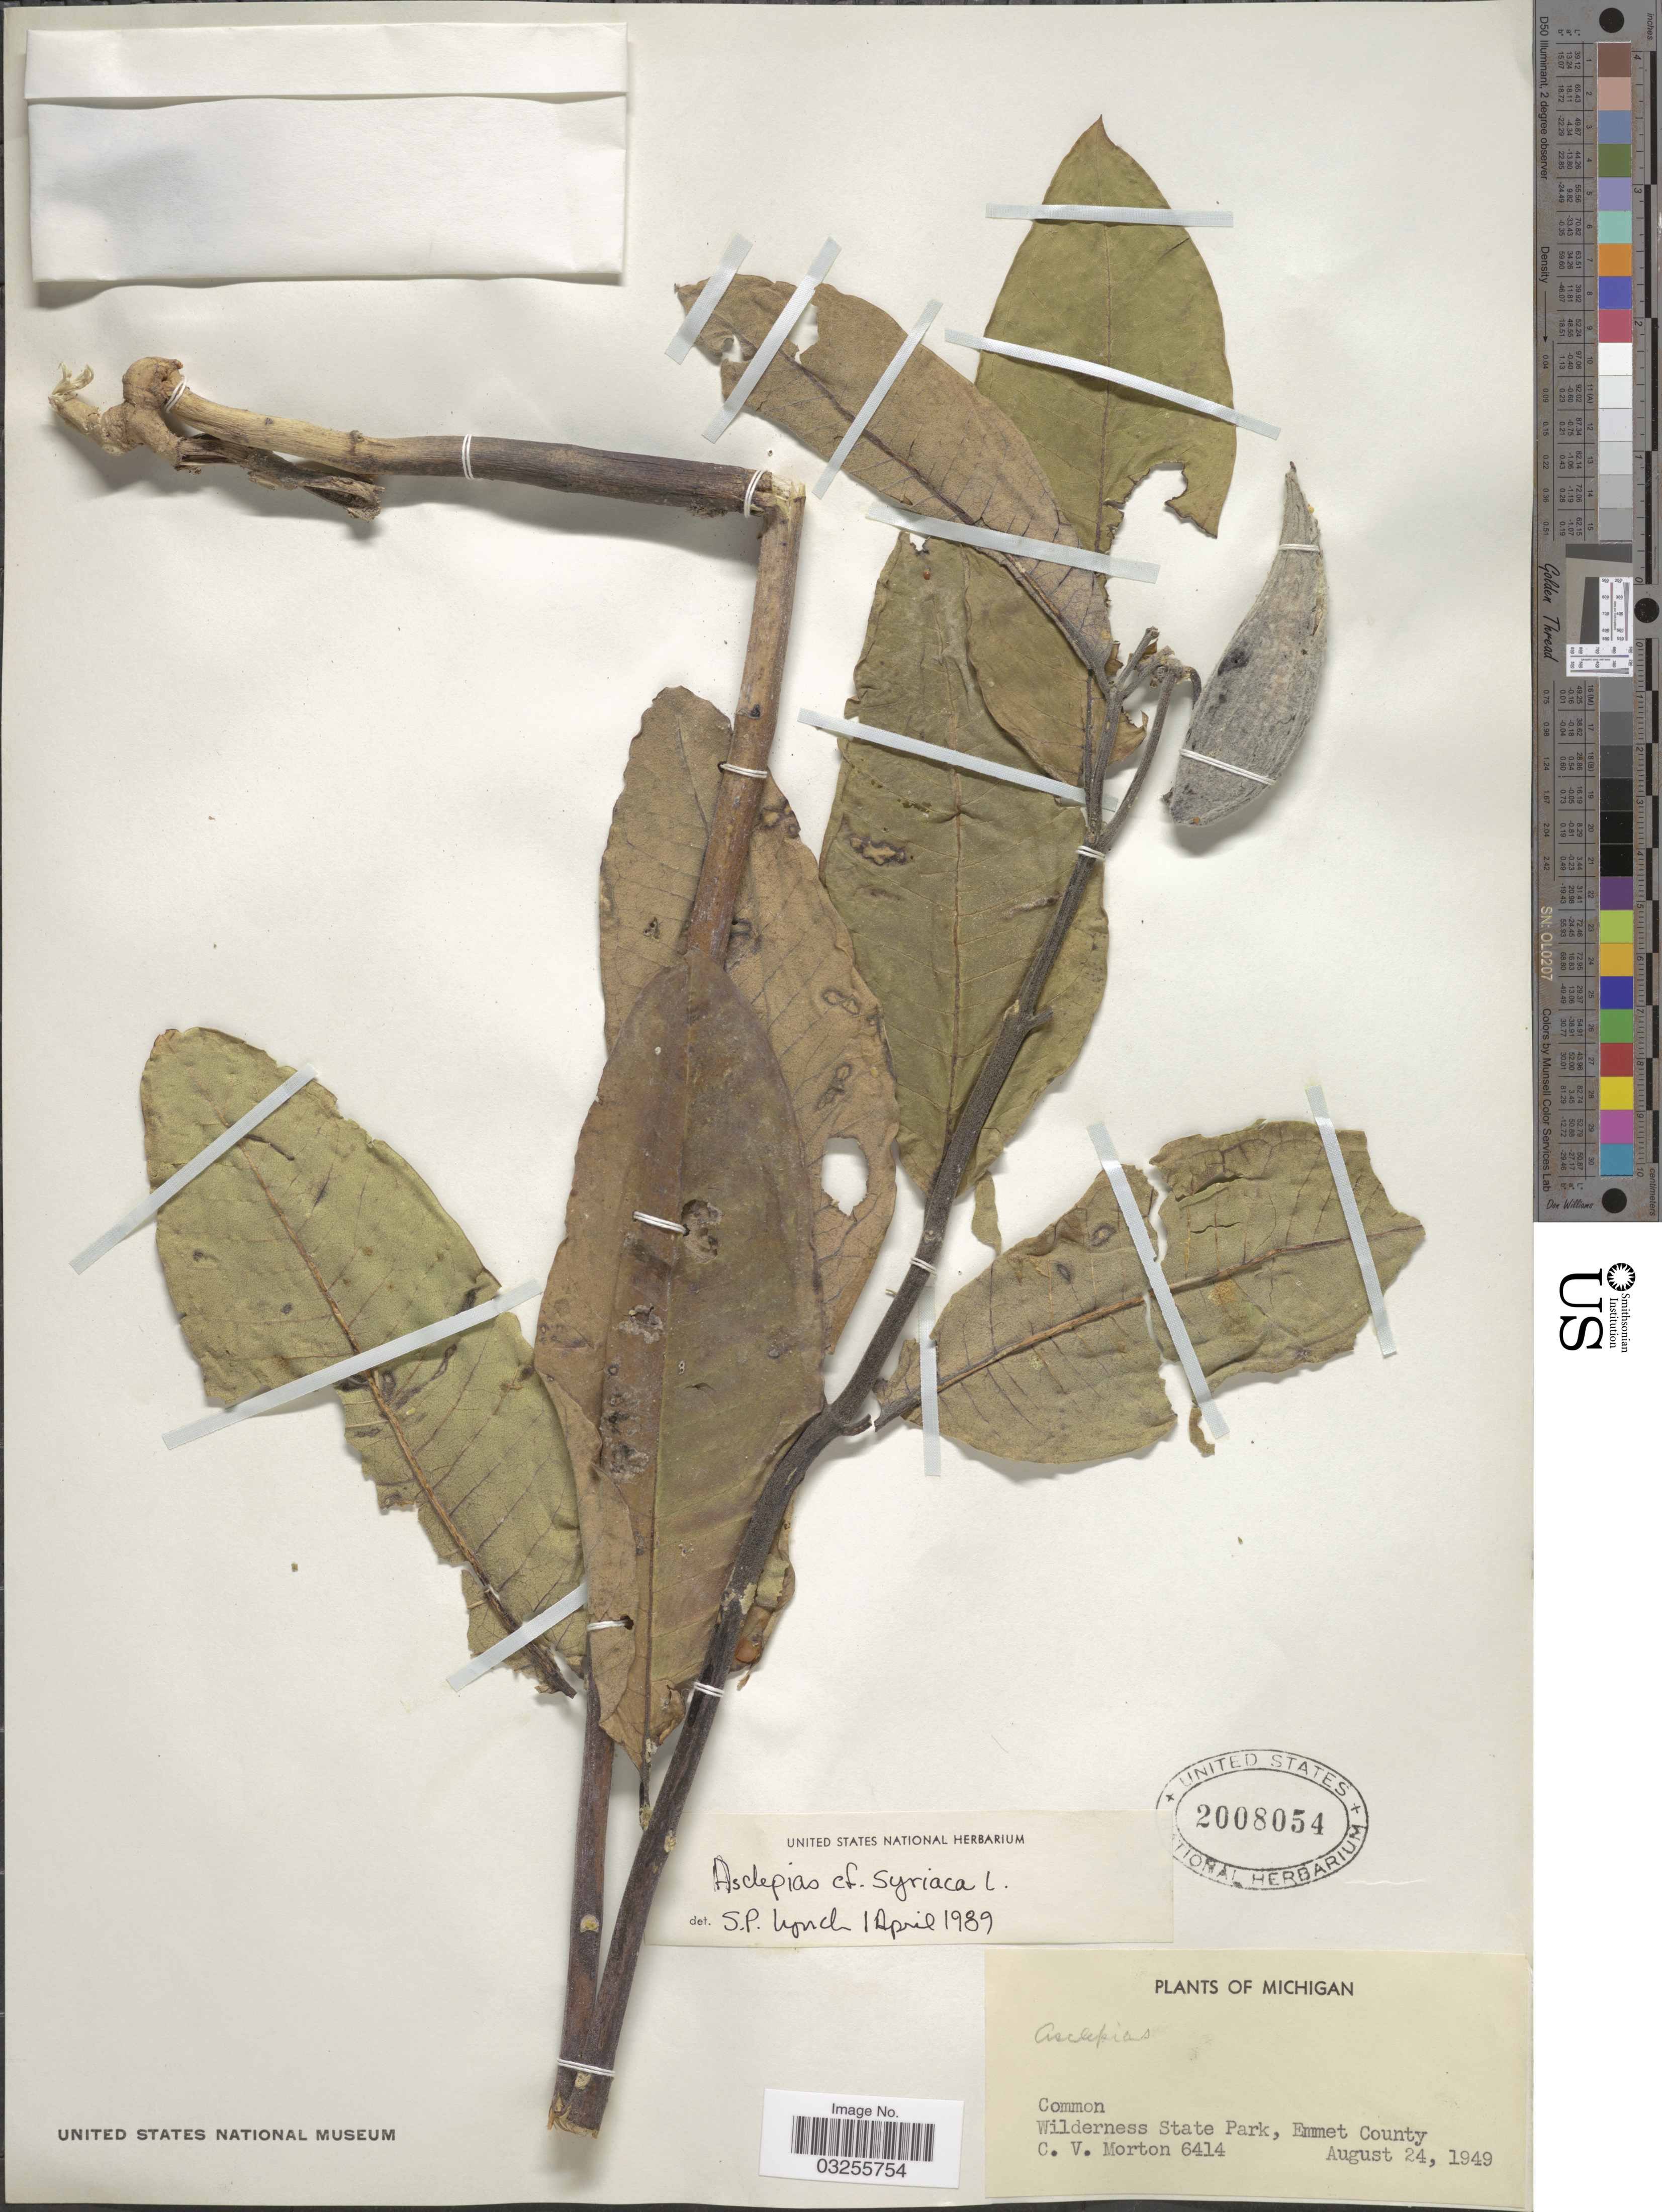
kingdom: Plantae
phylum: Tracheophyta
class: Magnoliopsida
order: Gentianales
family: Apocynaceae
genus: Asclepias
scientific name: Asclepias syriaca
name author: L.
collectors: C. V. Morton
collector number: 6414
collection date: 1949-08-24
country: United States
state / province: Michigan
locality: Wilderness State Park, Emmet County.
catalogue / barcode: US 2008054